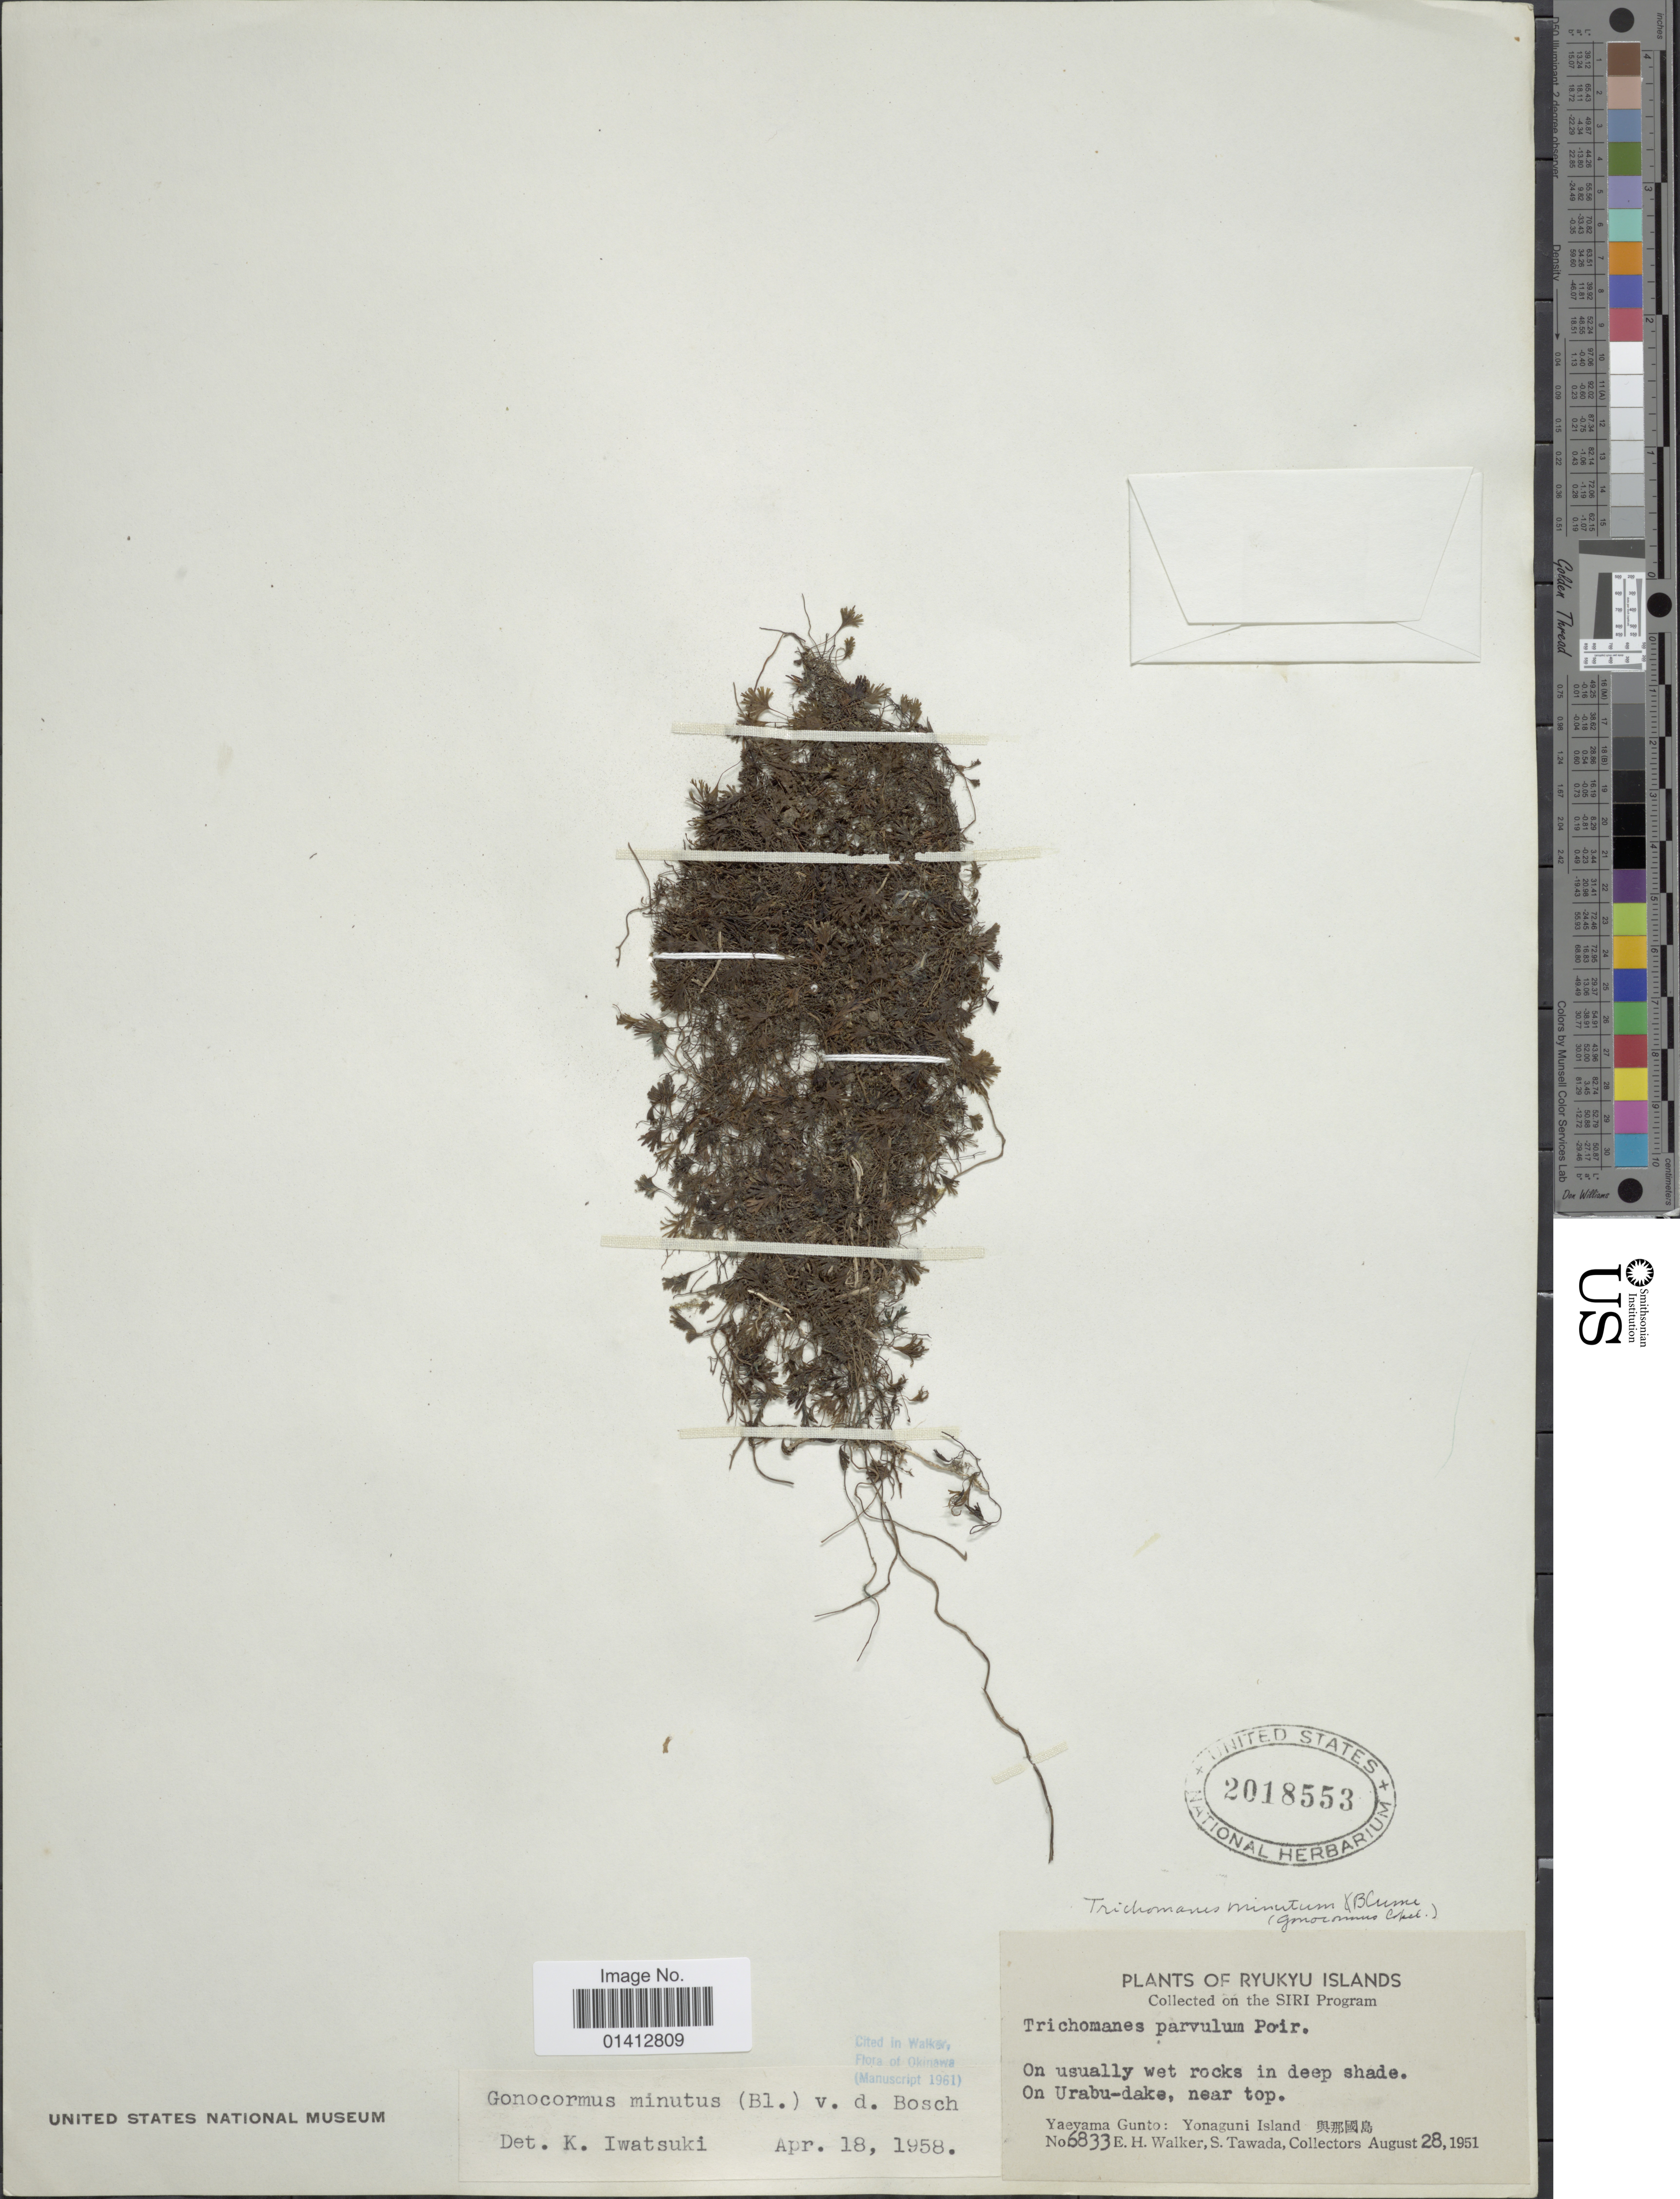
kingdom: Plantae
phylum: Tracheophyta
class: Polypodiopsida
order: Hymenophyllales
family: Hymenophyllaceae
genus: Crepidomanes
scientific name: Crepidomanes minutum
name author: (Blume) K. Iwats.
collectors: E. H. Walker & S. Tawada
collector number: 6833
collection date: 1951-08-28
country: Japan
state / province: Okinawa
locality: Ryukyu Islands, on Urabu-dake, near top, Yaeyama Gunto: Yonaguni Island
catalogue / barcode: US 2018553